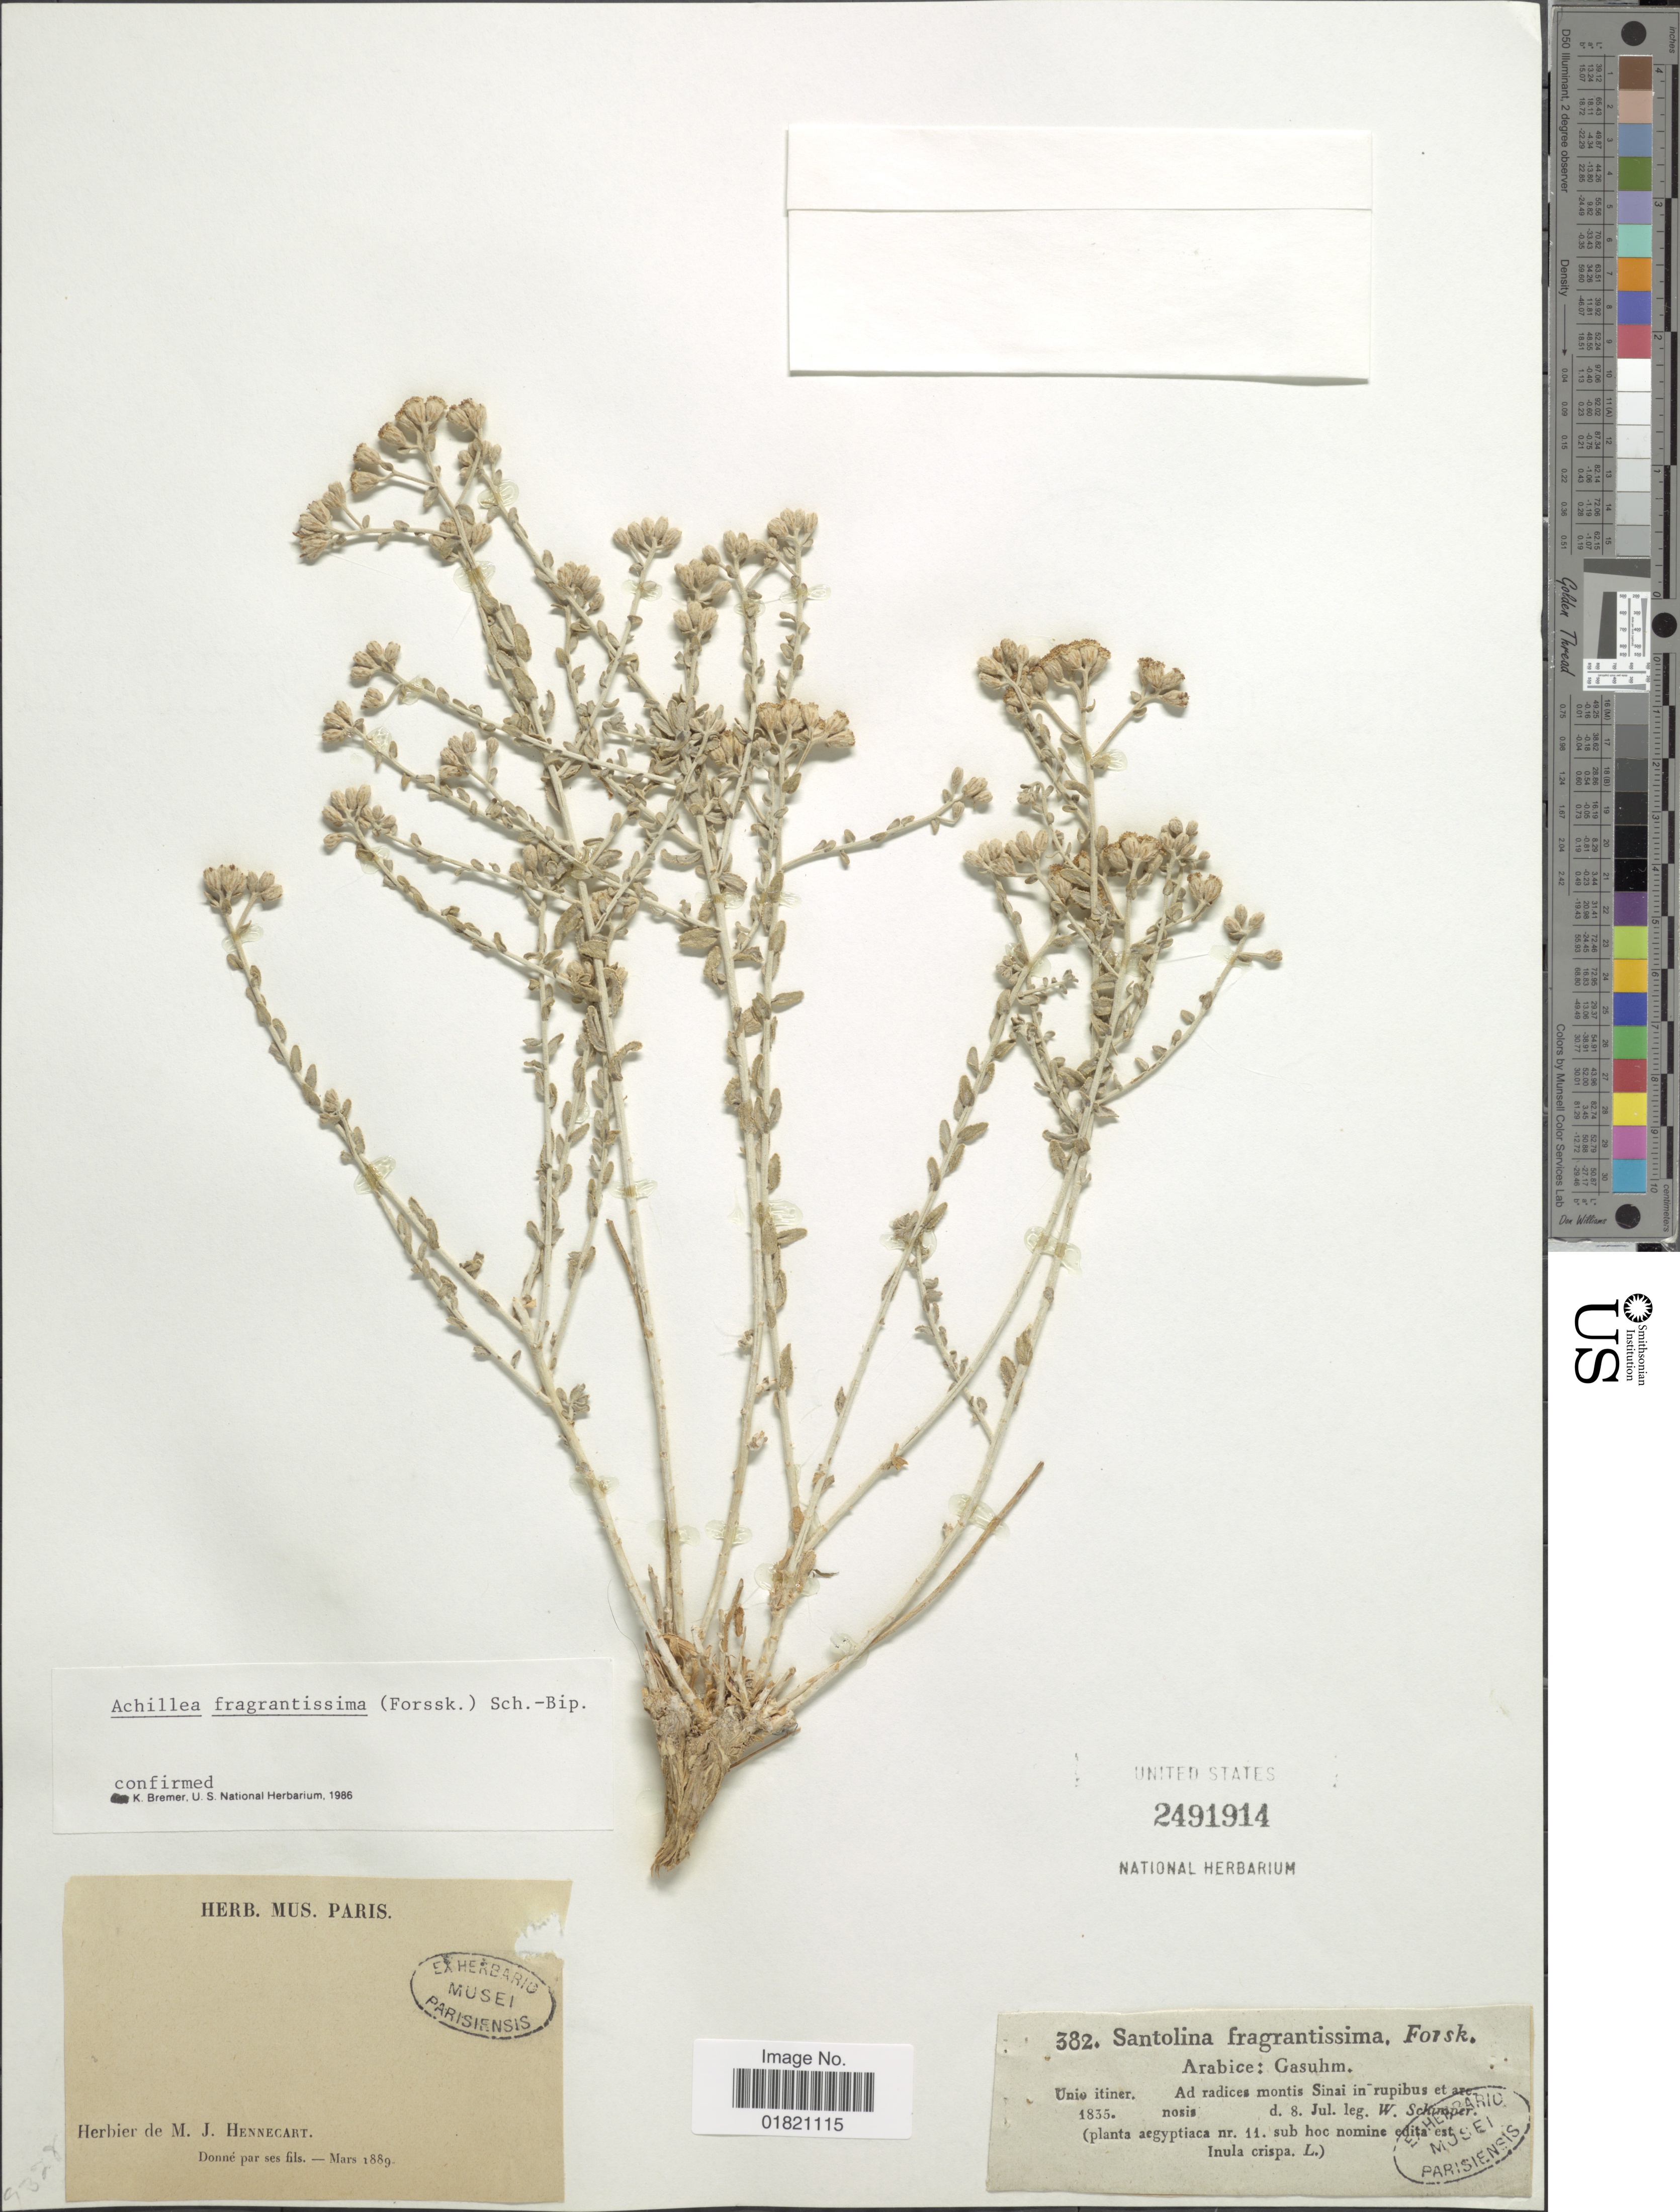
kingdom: Plantae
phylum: Tracheophyta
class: Magnoliopsida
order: Asterales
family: Asteraceae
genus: Achillea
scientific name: Achillea fragrantissima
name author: (Forssk.) Sch. Bip.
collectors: W. Schimper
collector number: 382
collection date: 1835-07-08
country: Egypt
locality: Arabice: Gasuhm. Ad radices montis Sinai in rupibus et are nosis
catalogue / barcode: US 2491914